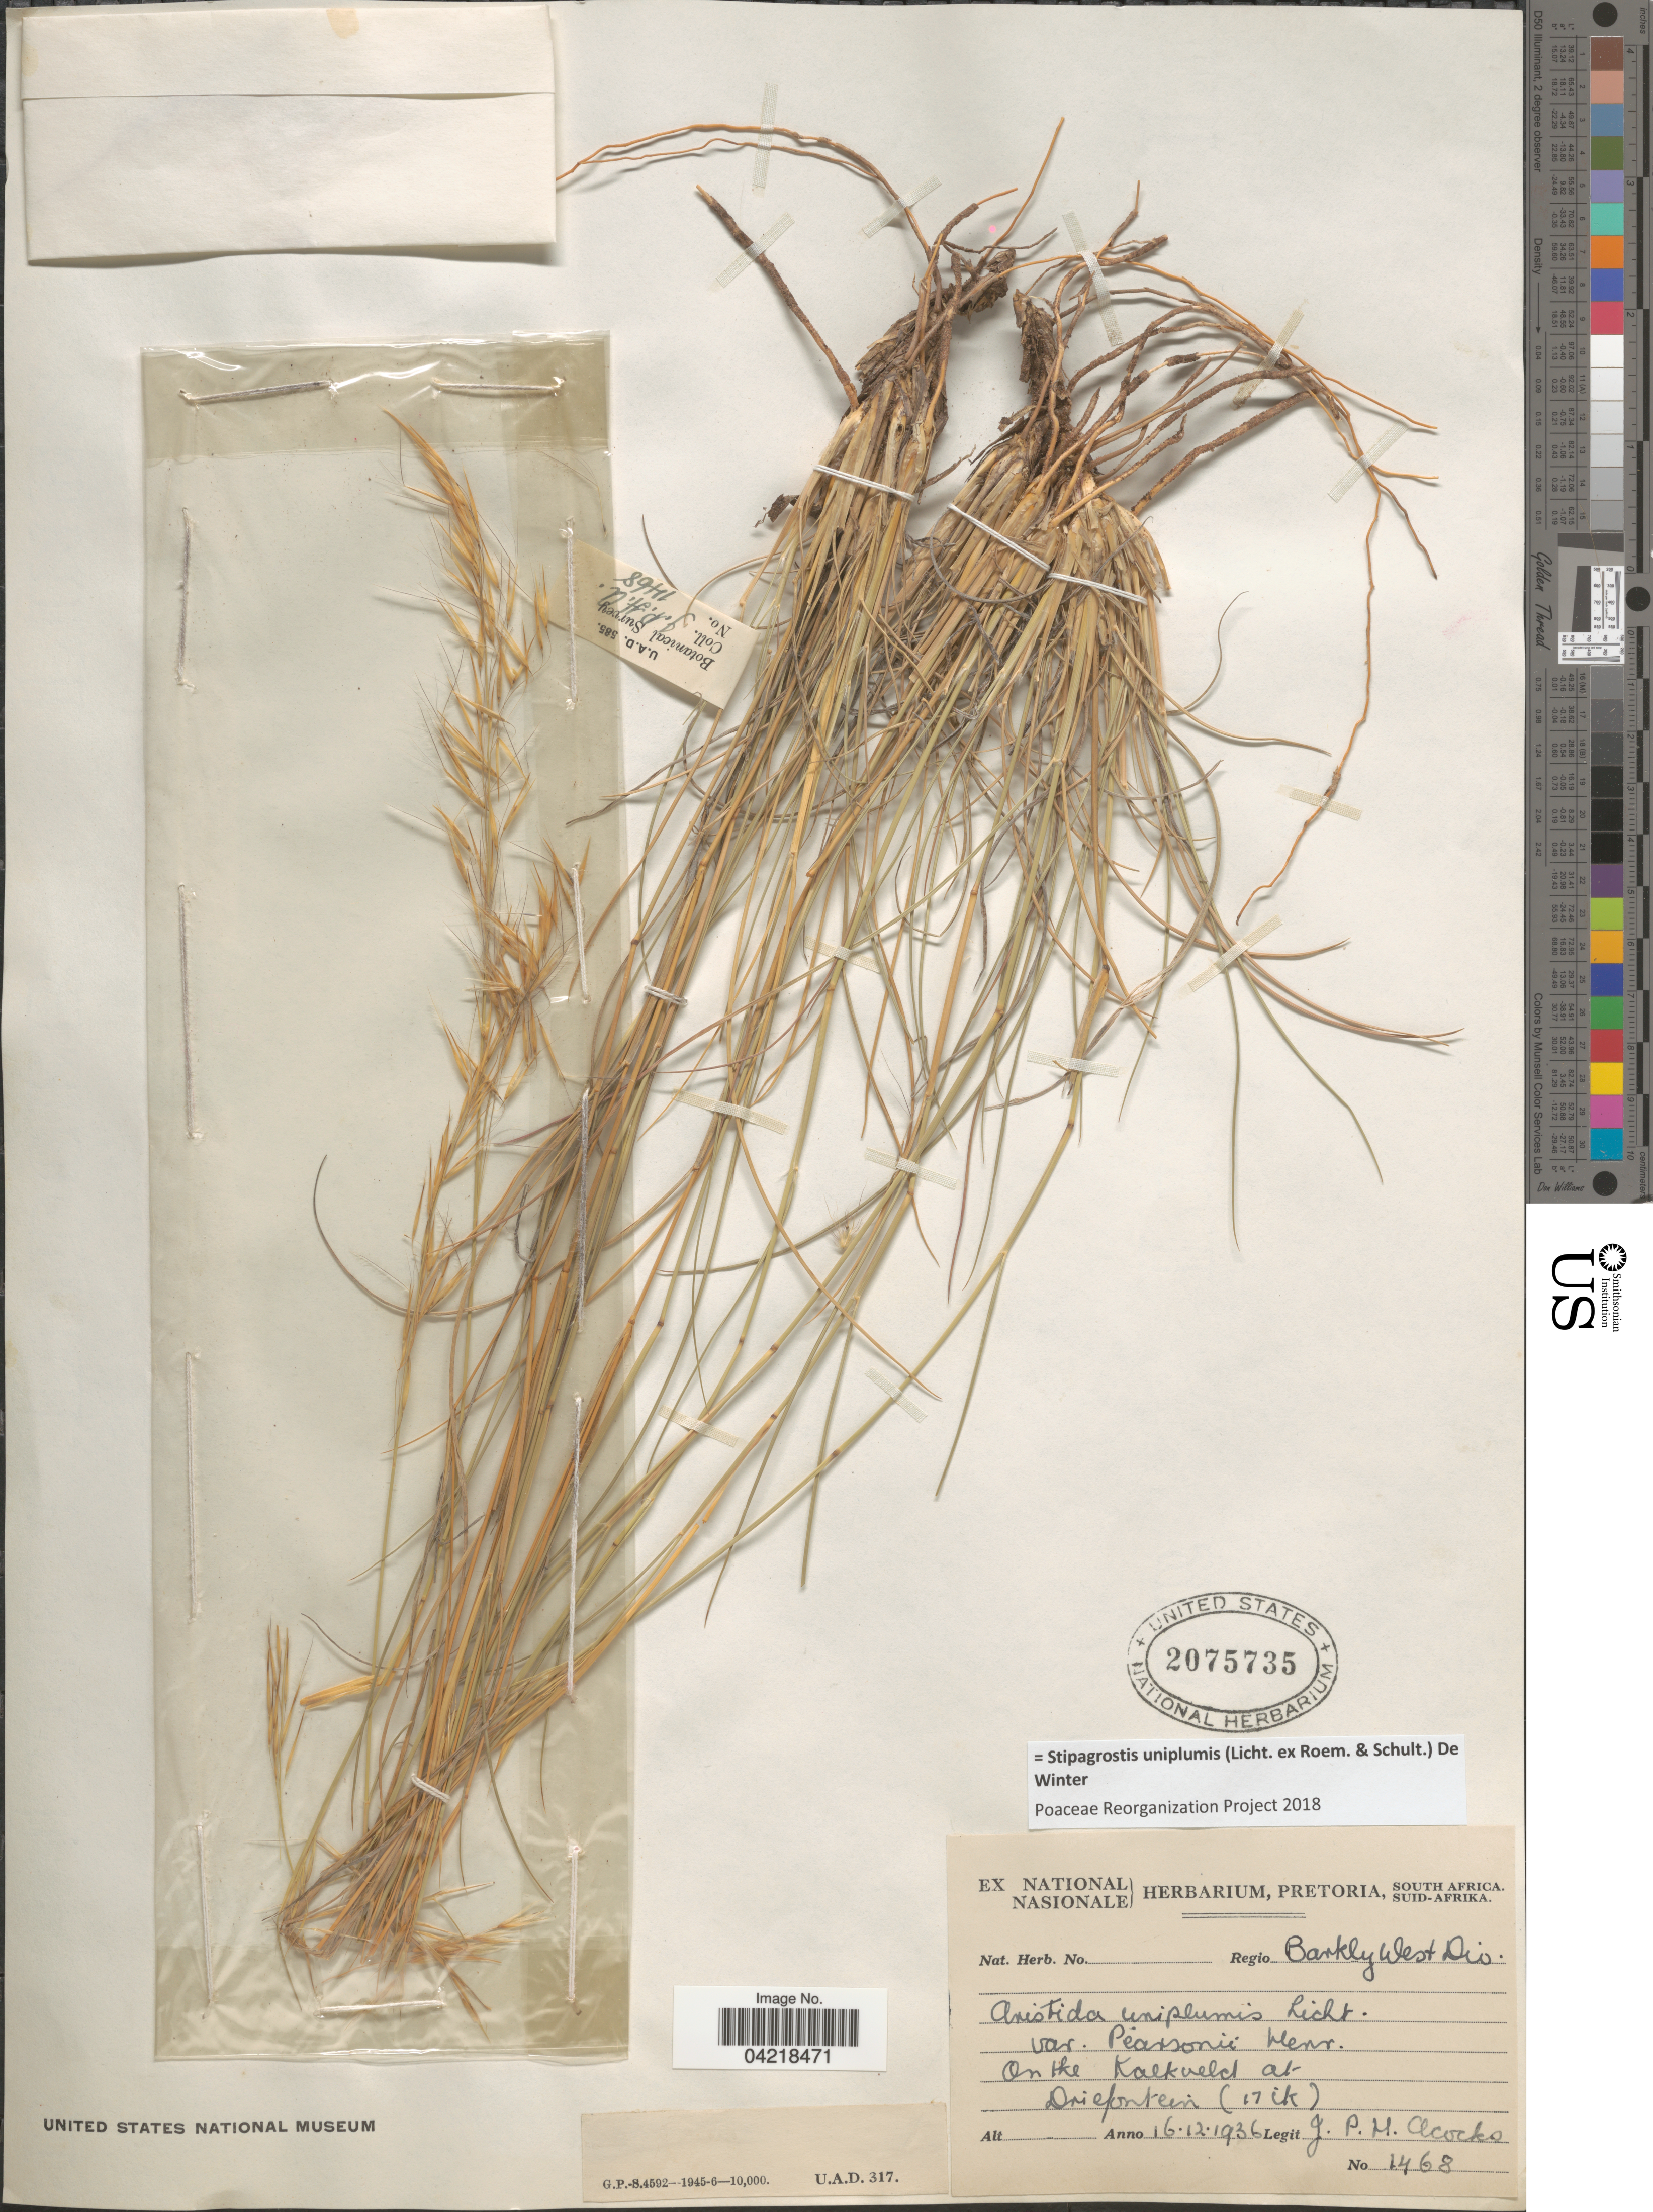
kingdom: Plantae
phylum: Tracheophyta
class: Liliopsida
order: Poales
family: Poaceae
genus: Stipagrostis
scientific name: Stipagrostis uniplumis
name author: (Licht.) De Winter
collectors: J. P. Acocks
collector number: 1468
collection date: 1936-12-16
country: South Africa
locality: Regio Barkly West Dio. On the Kalkveld at Driefontein (17 iK).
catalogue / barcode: US 2075735